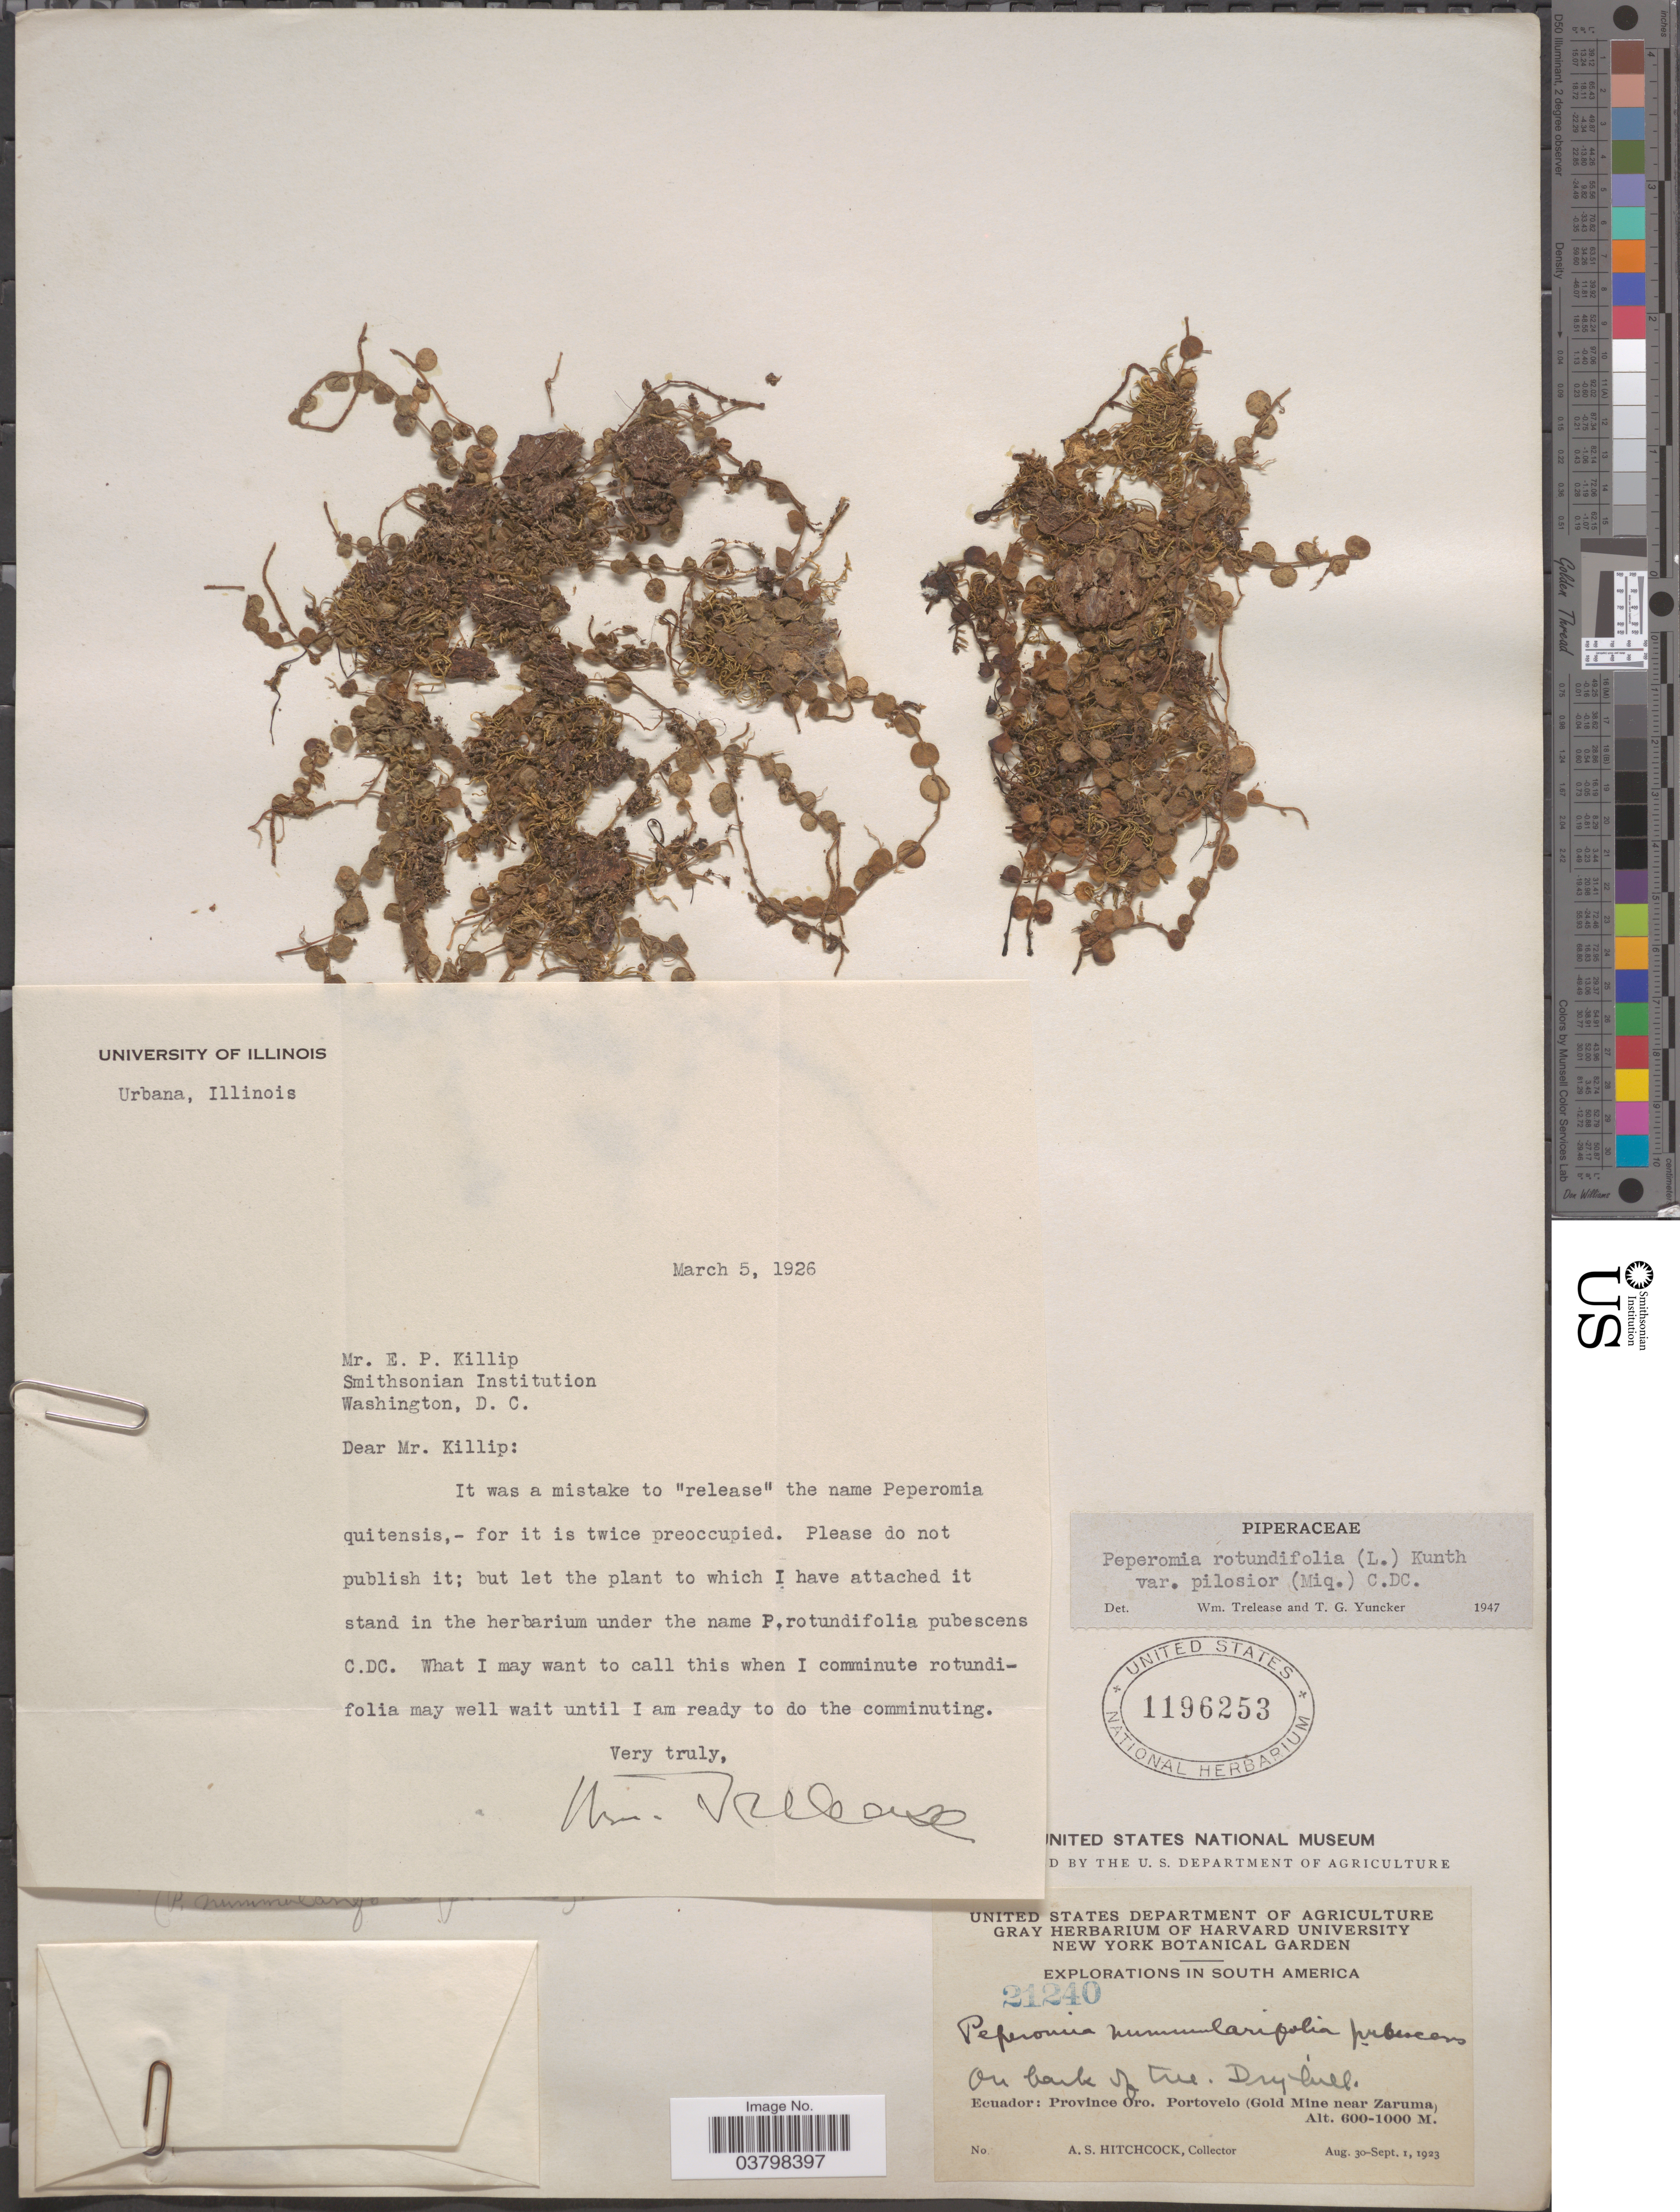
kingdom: Plantae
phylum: Tracheophyta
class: Magnoliopsida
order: Piperales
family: Piperaceae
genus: Peperomia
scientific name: Peperomia rotundifolia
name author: (L.) Kunth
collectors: A. S. Hitchcock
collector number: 21240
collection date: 1923-08-30/1923-09-01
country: Ecuador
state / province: El Oro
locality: Province Oro. Portovelo (Gold Mine near Zaruma).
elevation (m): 600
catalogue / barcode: US 1196253